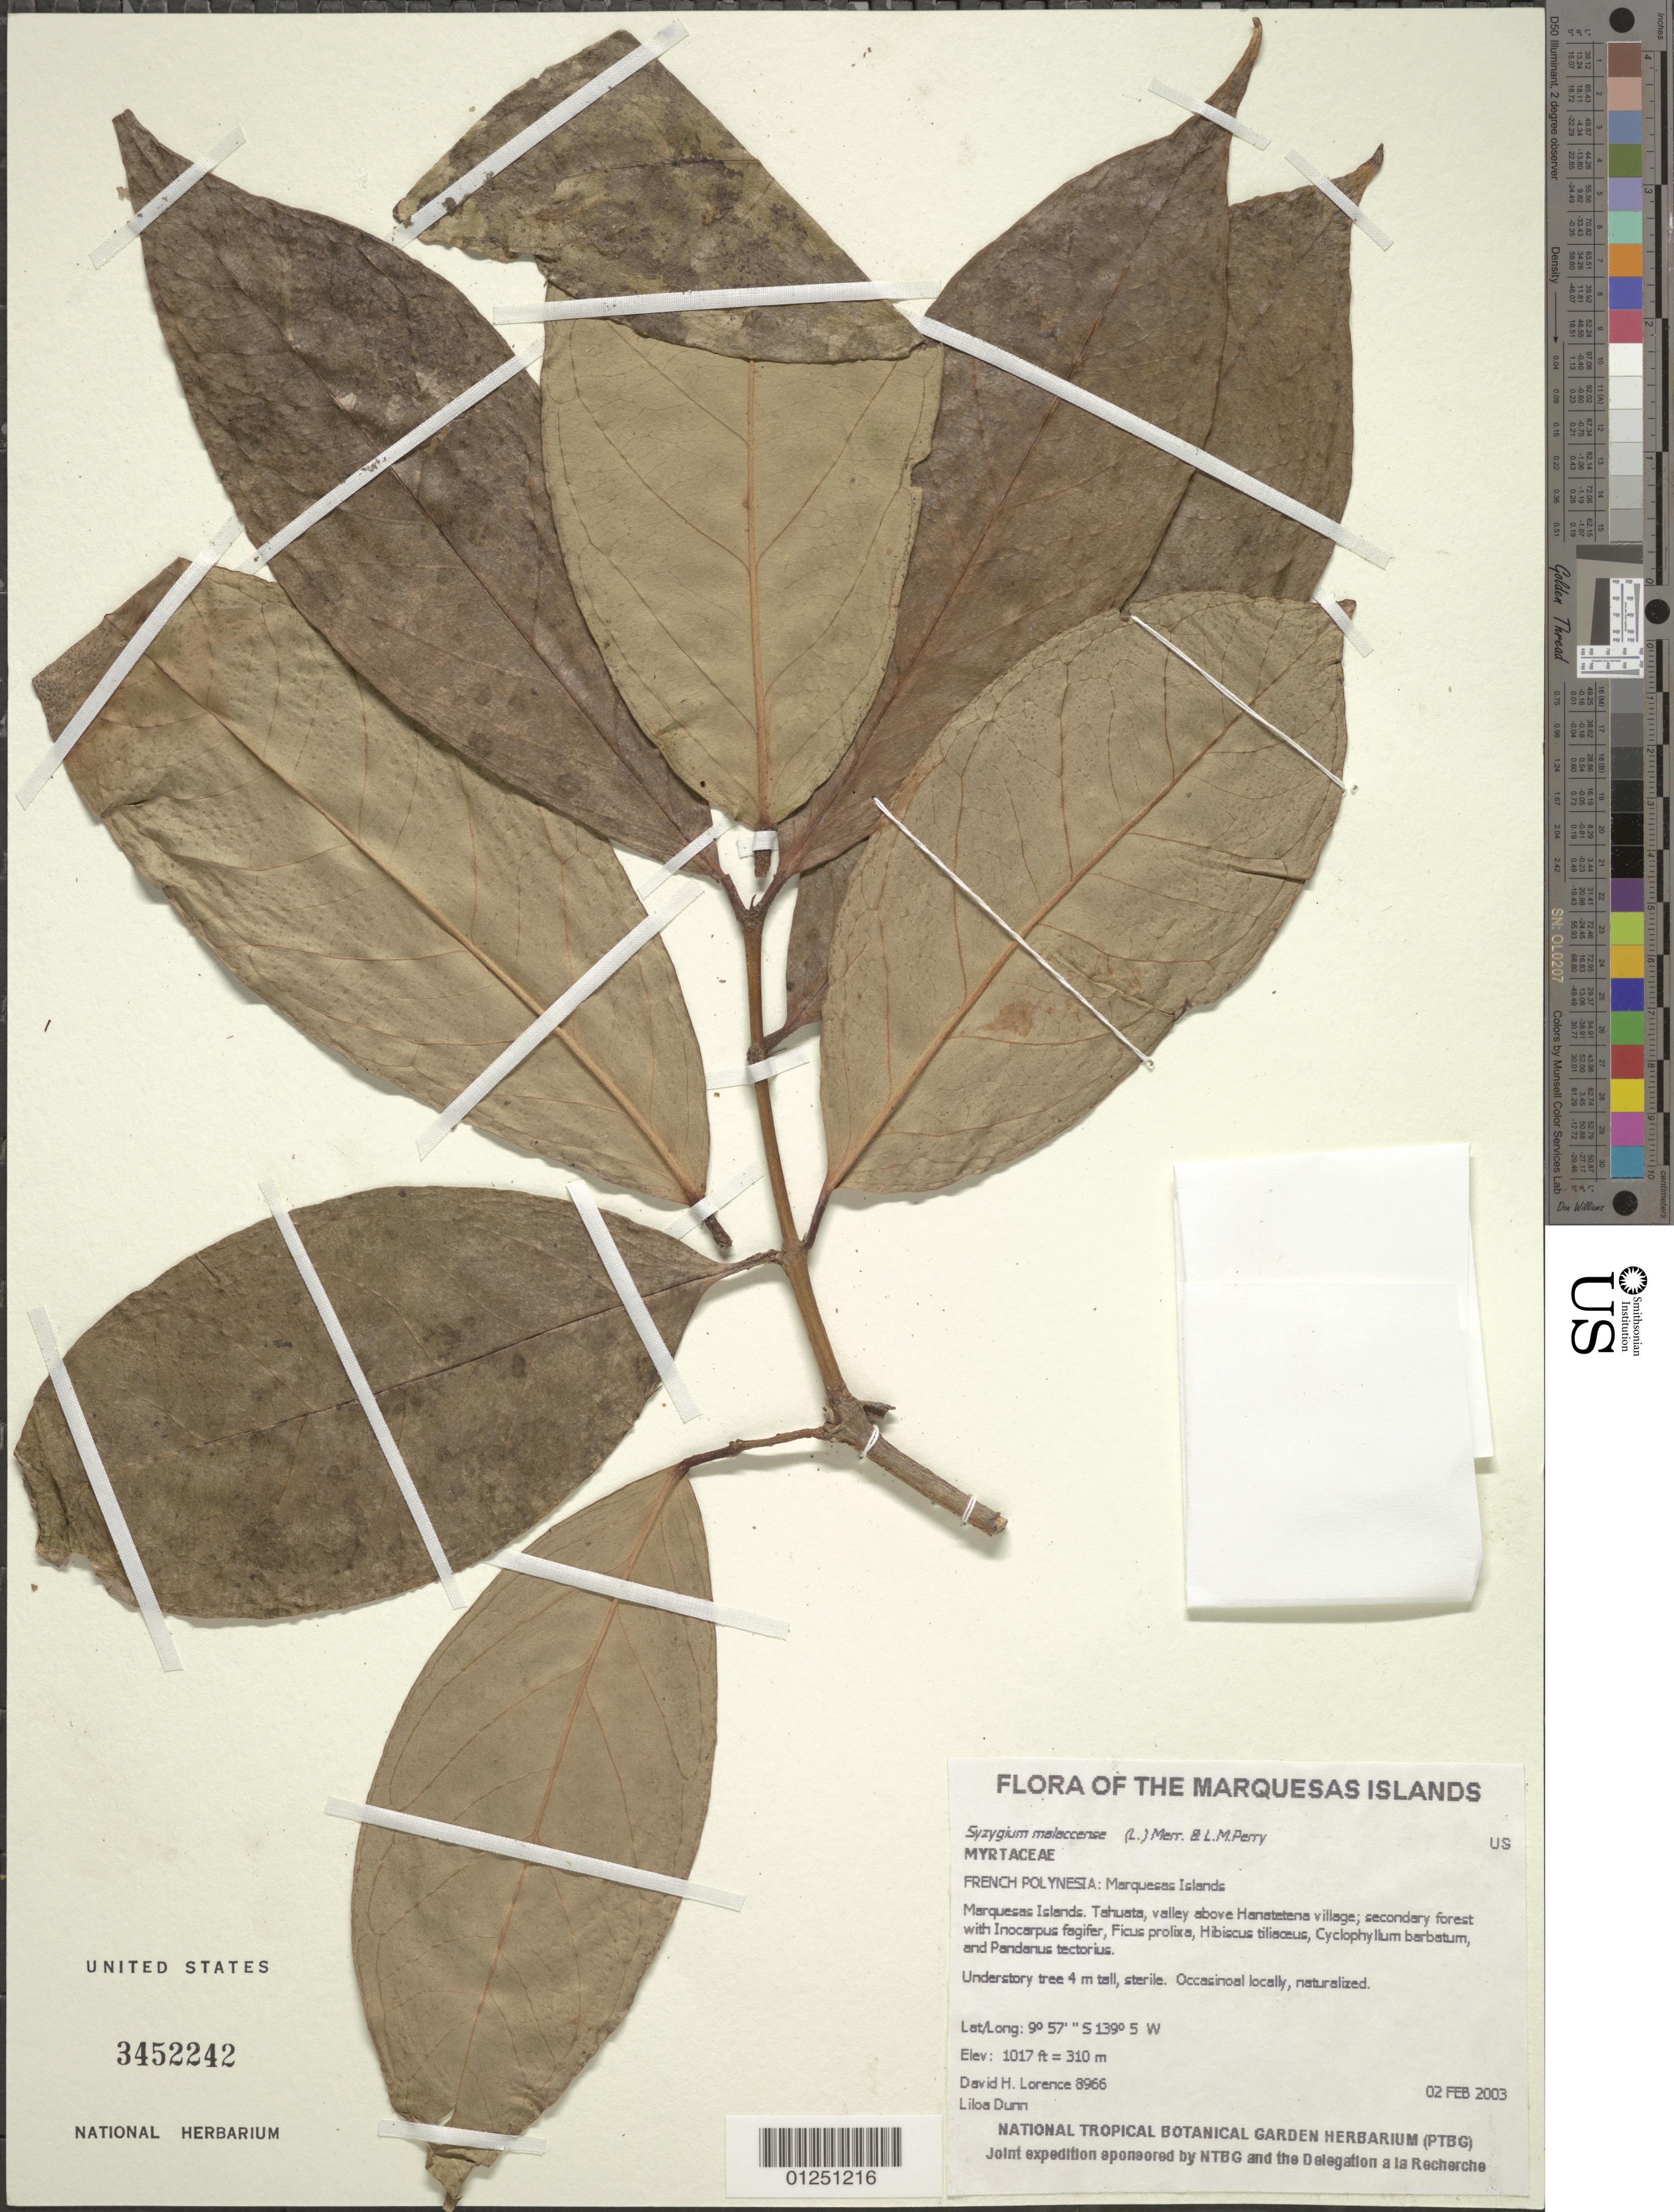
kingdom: Plantae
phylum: Tracheophyta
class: Magnoliopsida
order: Myrtales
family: Myrtaceae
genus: Syzygium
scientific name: Syzygium malaccense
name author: (L.) Merr. & L.M. Perry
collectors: D. Lorence & L. Dunn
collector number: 8966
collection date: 2003-02-02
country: French Polynesia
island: Tahuata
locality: Valley above Hanatetena village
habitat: Secondary forest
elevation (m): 310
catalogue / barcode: US 3452242